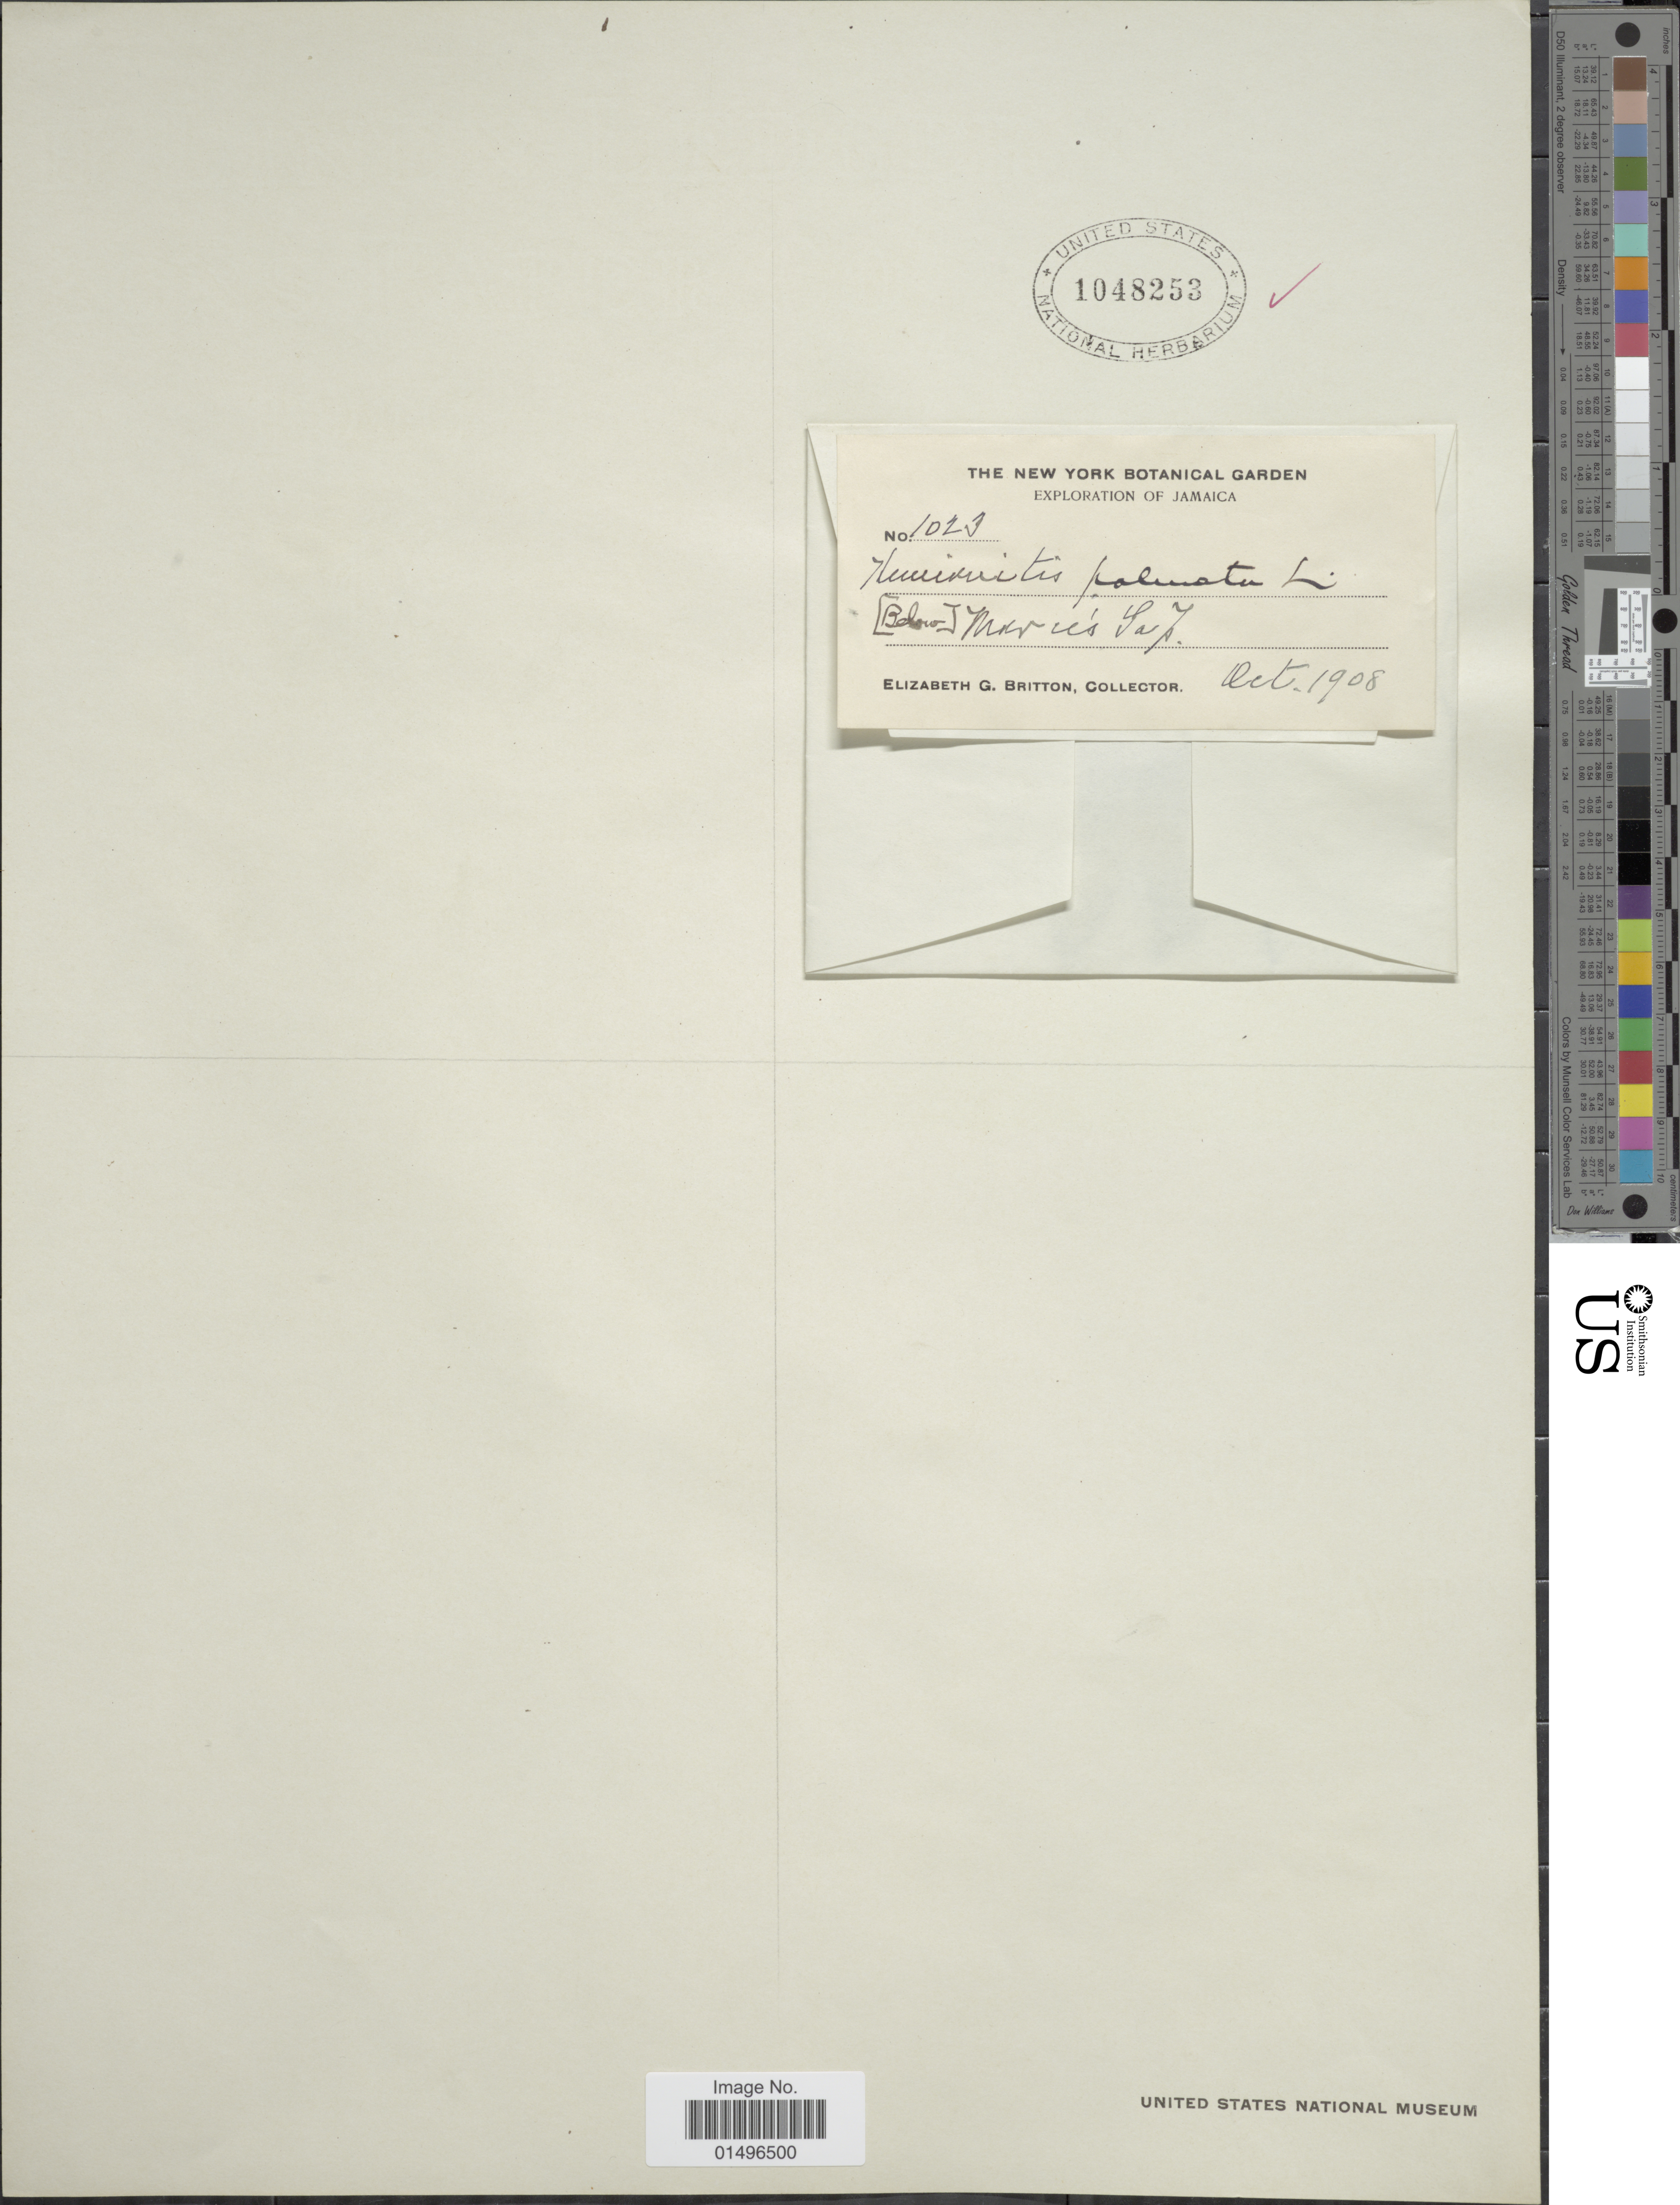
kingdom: Plantae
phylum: Tracheophyta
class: Polypodiopsida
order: Polypodiales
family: Pteridaceae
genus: Hemionitis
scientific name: Hemionitis palmata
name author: L.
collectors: E. G. Britton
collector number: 1023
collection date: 1908-10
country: Jamaica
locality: Jamaica, [Below] Morce's Gap.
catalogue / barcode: US 1048253